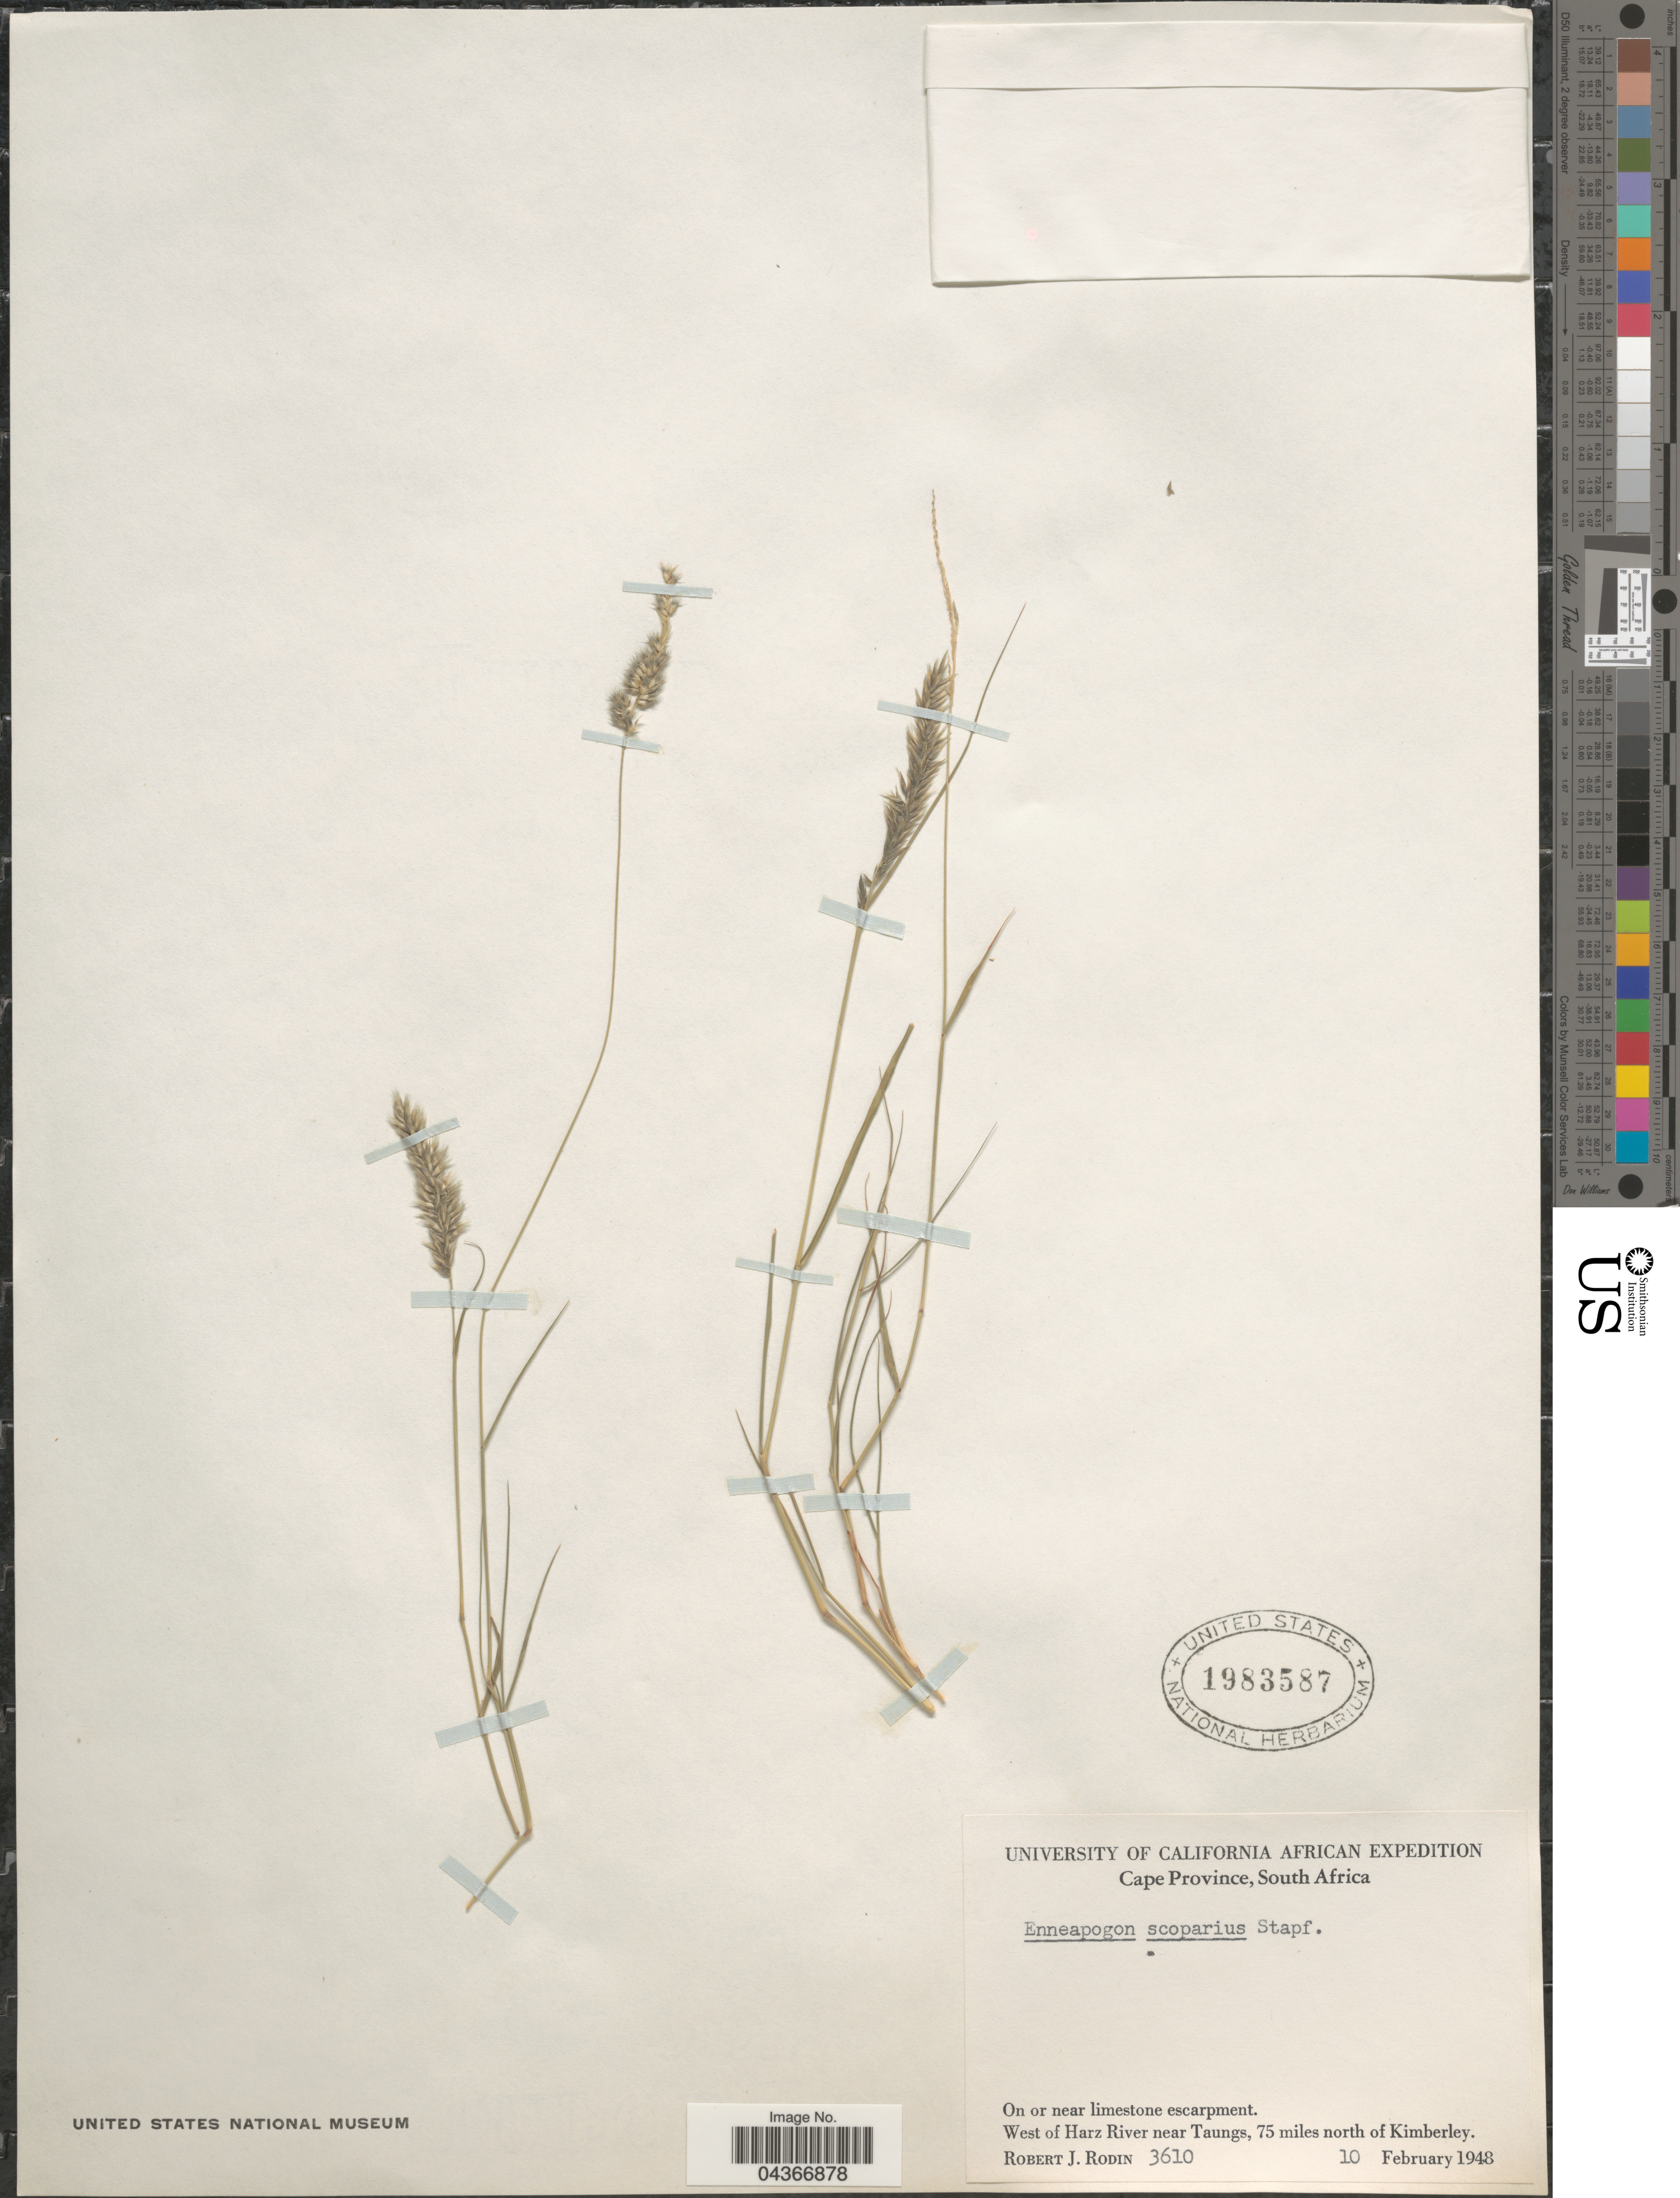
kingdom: Plantae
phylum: Tracheophyta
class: Liliopsida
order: Poales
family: Poaceae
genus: Enneapogon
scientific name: Enneapogon scoparius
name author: Stapf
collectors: R. J. Rodin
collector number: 3610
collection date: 1948-02-10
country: South Africa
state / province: North West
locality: University of California African Expedition. West of Harz River near Taungs, 75 miles north of Kimberley.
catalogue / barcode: US 1983587